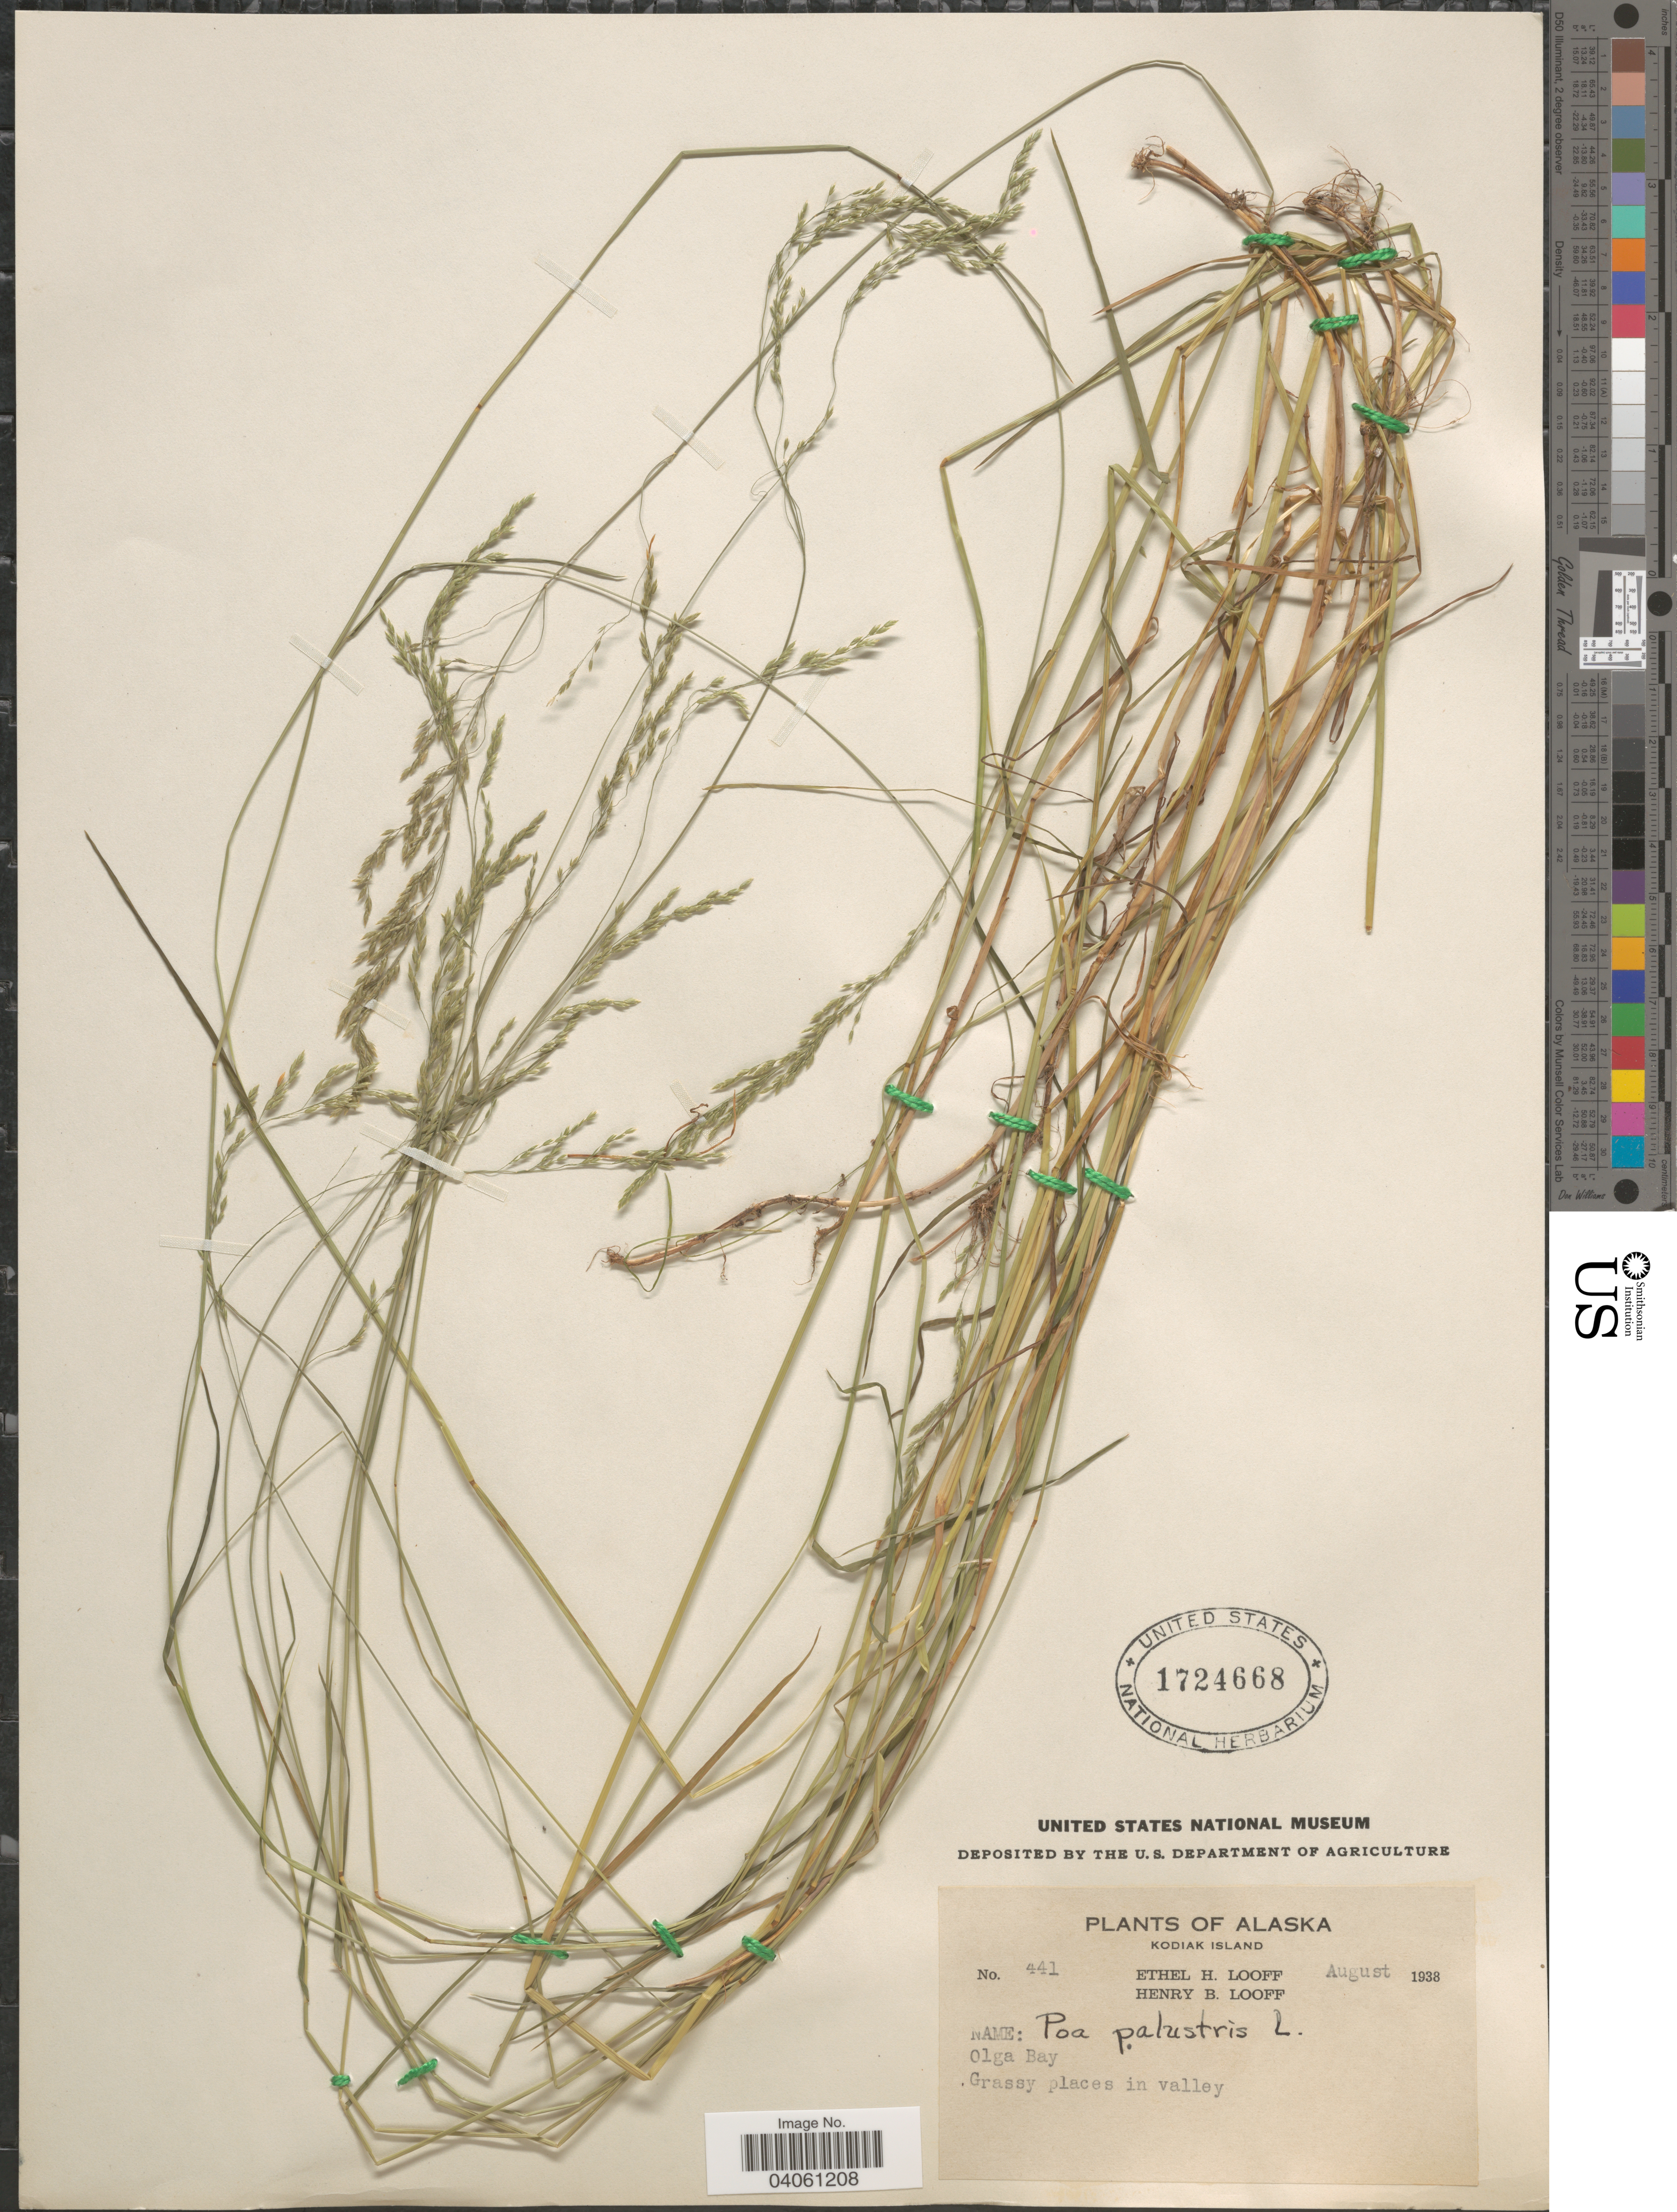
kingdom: Plantae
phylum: Tracheophyta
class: Liliopsida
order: Poales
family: Poaceae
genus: Poa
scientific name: Poa palustris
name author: L.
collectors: E. Looff & H. Looff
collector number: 441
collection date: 1938-08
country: United States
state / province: Alaska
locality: Kodiak Island. Olga Bay. Grassy places in valley.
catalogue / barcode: US 1724668